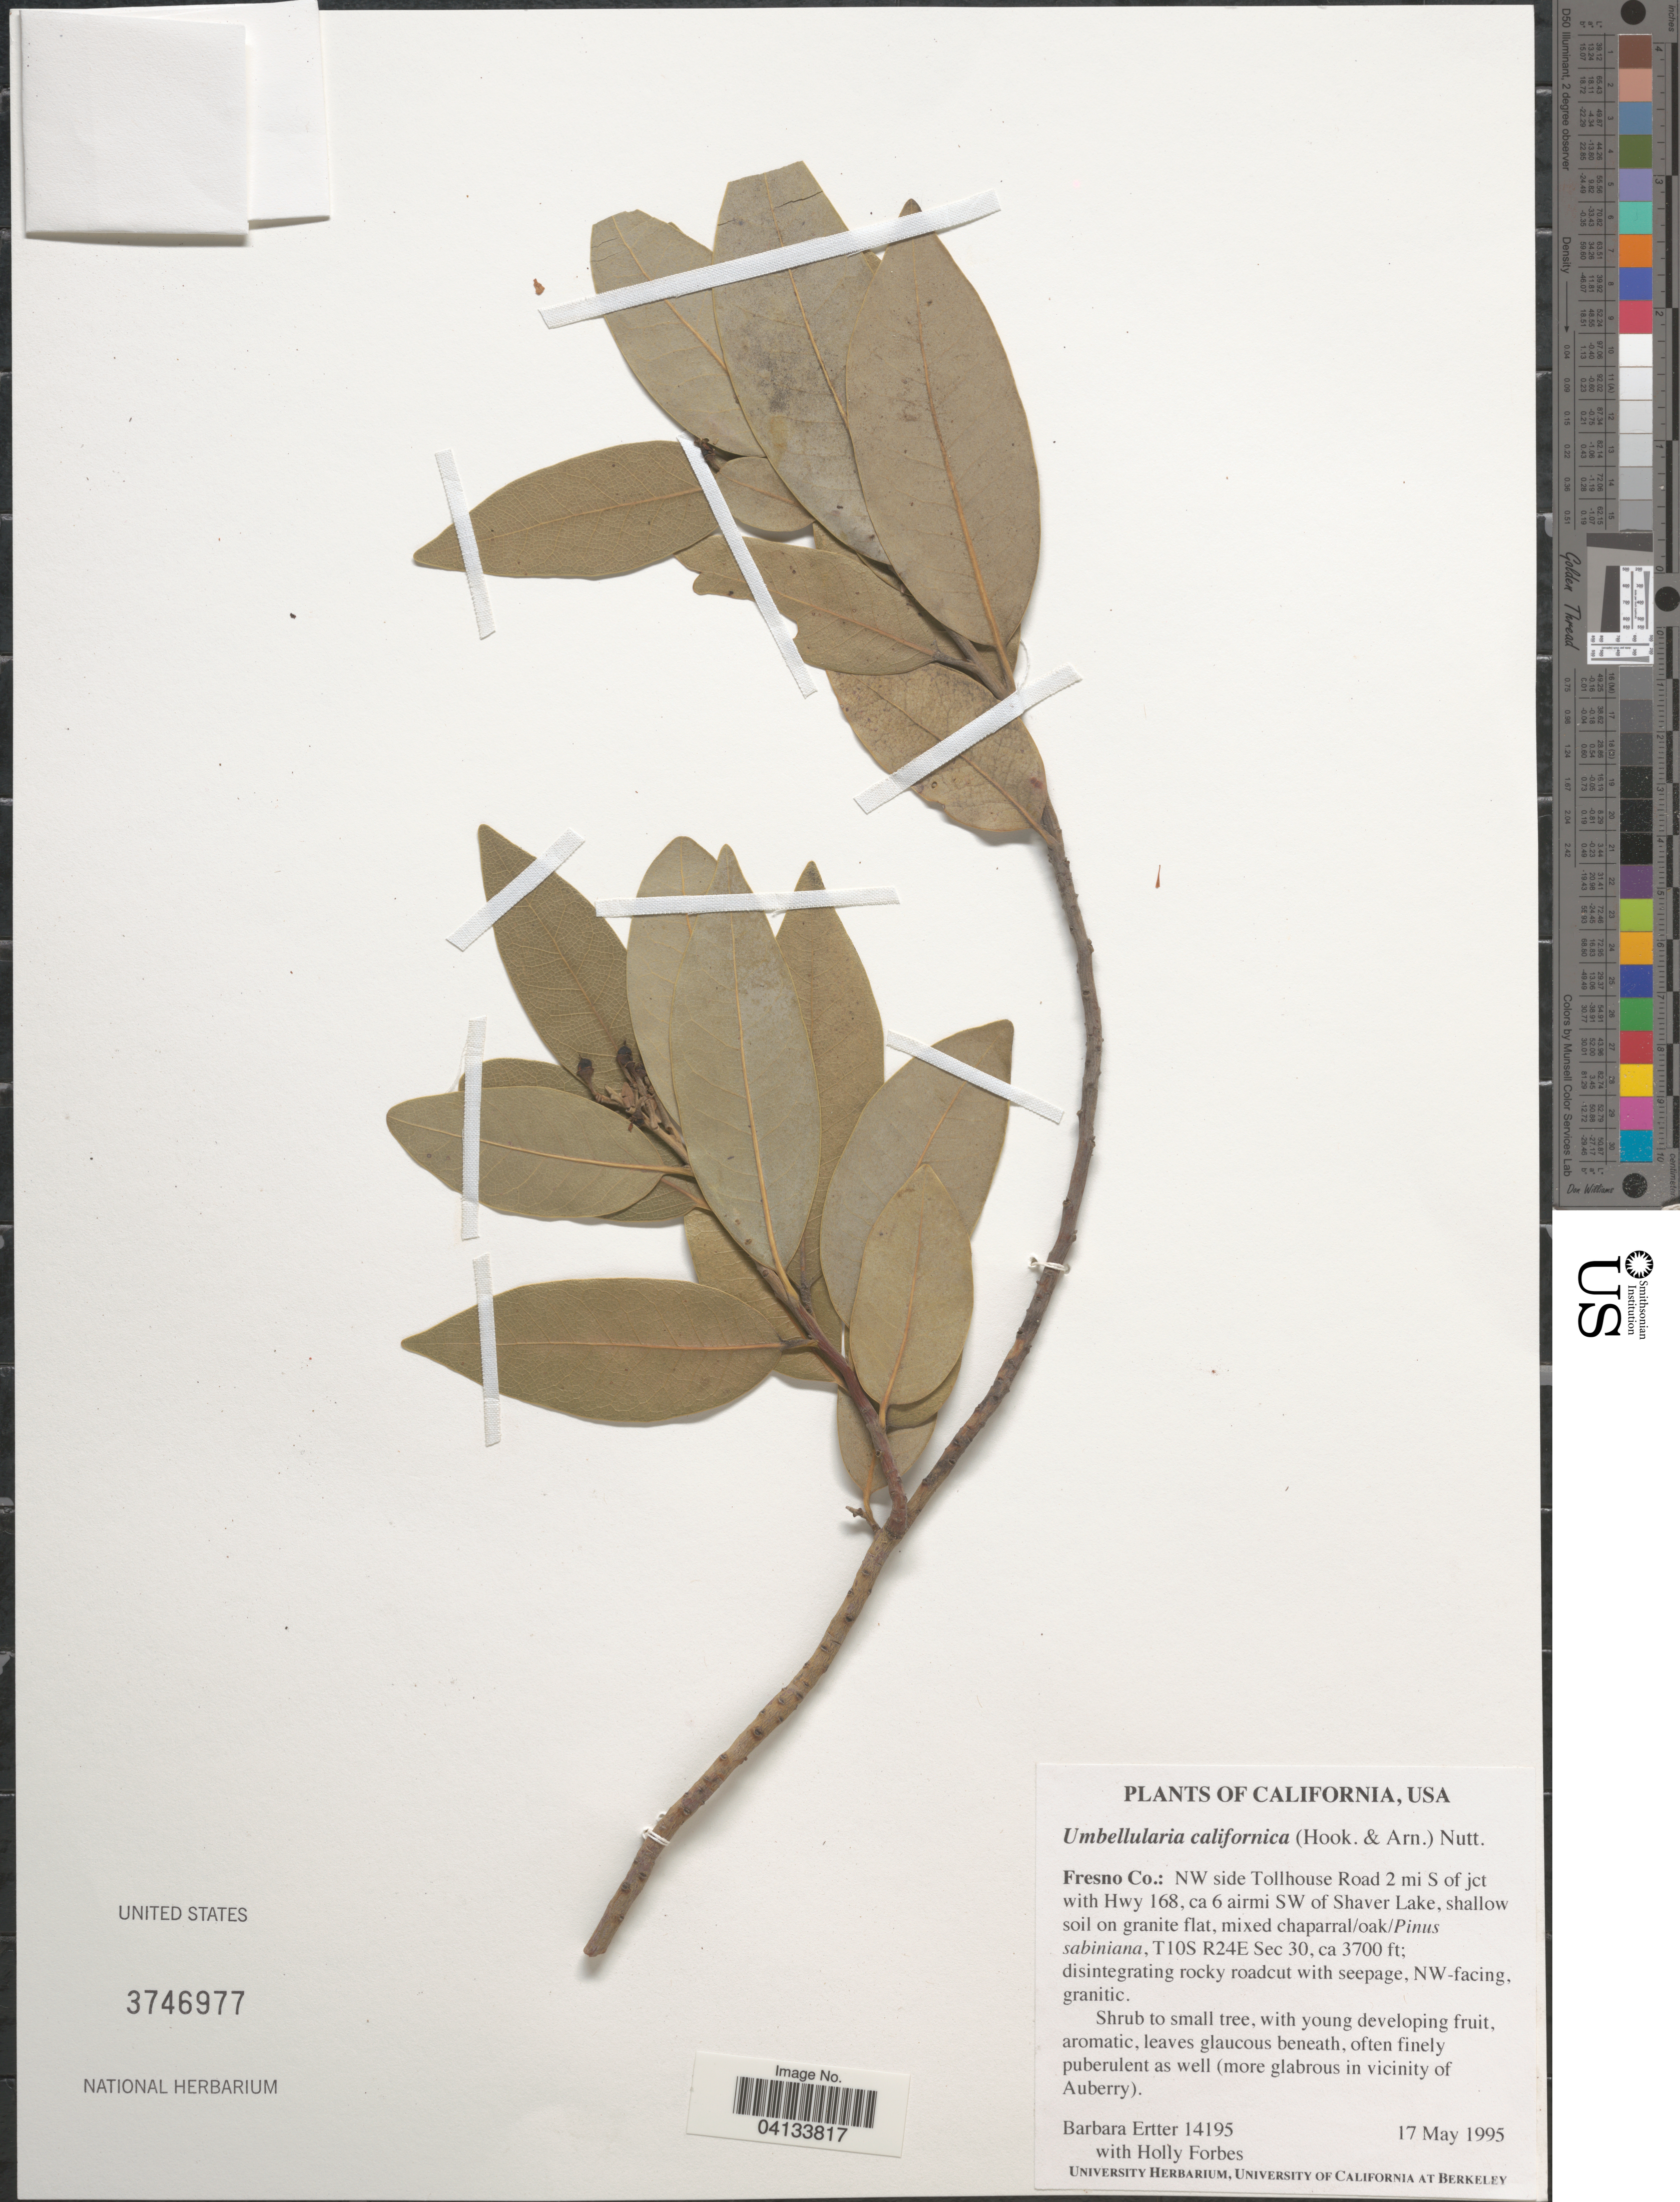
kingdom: Plantae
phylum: Tracheophyta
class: Magnoliopsida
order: Laurales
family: Lauraceae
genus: Umbellularia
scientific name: Umbellularia californica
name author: (Hook. & Arn.) Nutt.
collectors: B. Ertter & H. Forbes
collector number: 14195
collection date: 1995-05-17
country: United States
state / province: California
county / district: Fresno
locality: Fresno Co.: NW side Tollhouse Road 2 mi S of jct with Hwy 168, ca 6 airmi SW of Shaver Lake, T10S R24E Sec 30. NW-facing. (More glabrous in vicinity of Auberry).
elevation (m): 1128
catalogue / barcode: US 3746977